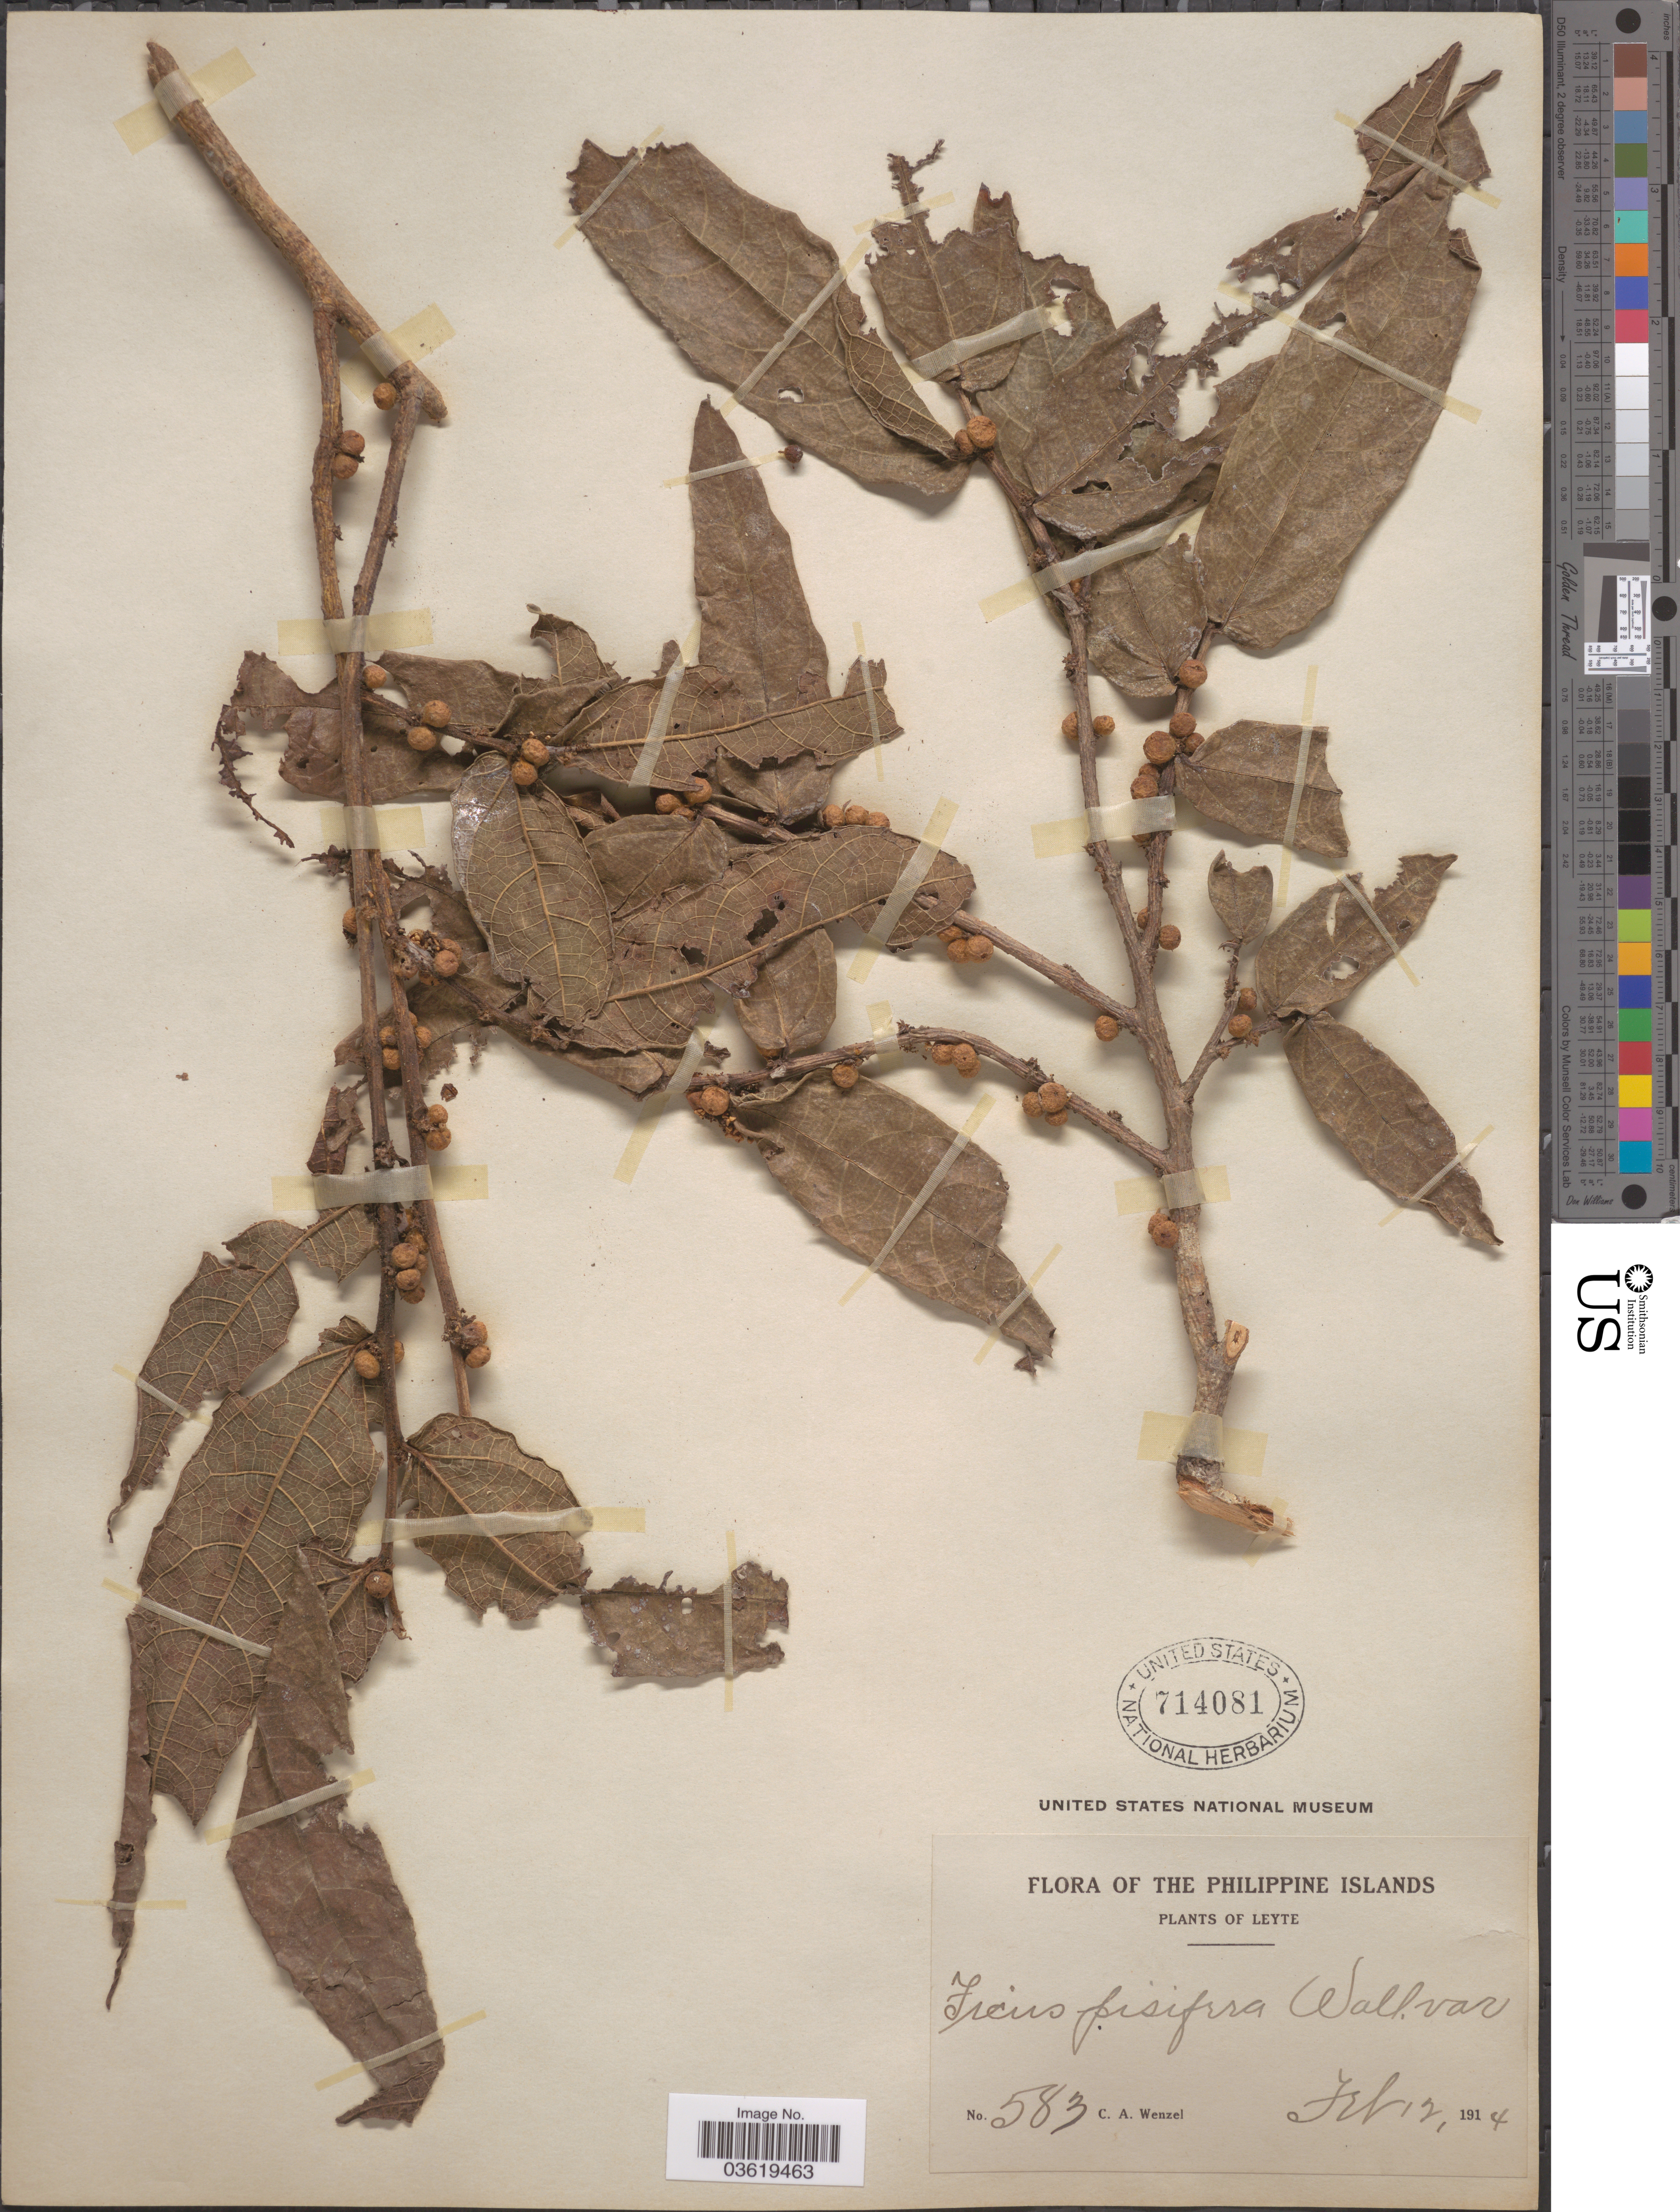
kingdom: Plantae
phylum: Tracheophyta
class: Magnoliopsida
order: Rosales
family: Moraceae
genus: Ficus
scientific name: Ficus pisifera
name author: Wall.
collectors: C. Wenzel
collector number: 583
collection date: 1914-02-12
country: Philippines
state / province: Eastern Visayas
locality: Leyte.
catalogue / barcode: US 714081